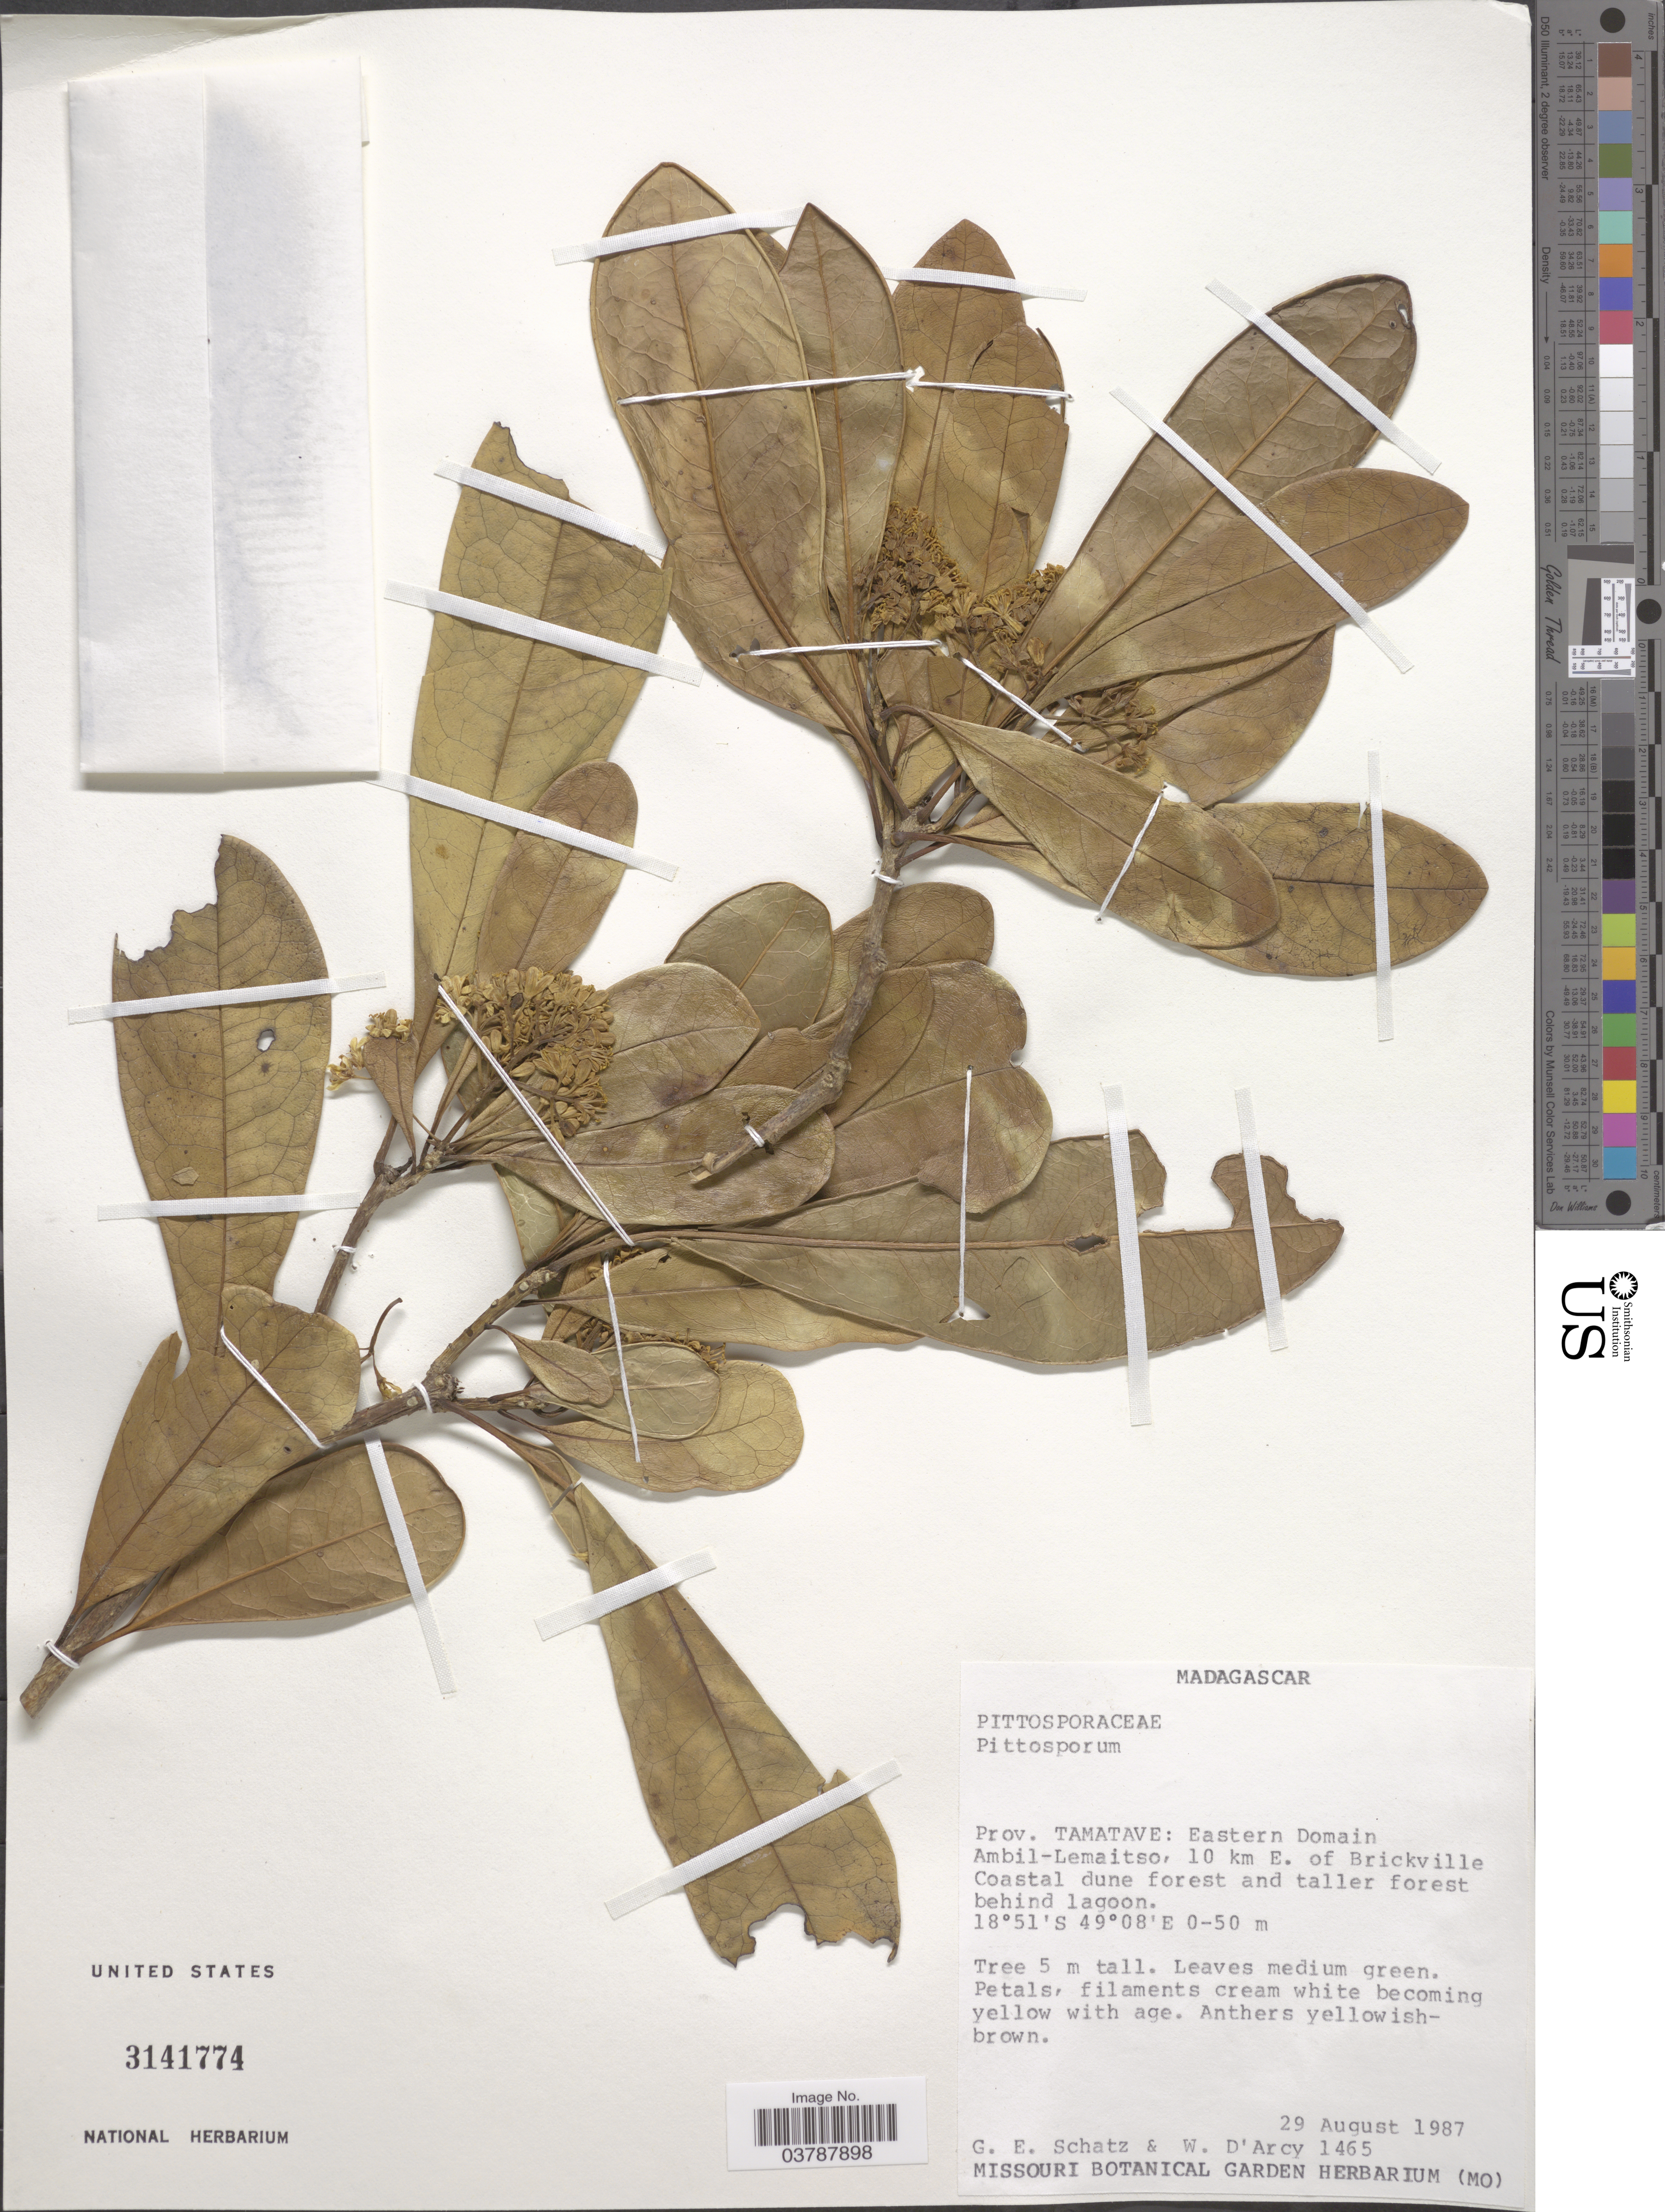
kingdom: Plantae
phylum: Tracheophyta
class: Magnoliopsida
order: Apiales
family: Pittosporaceae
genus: Pittosporum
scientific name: Pittosporum sp.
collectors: G. Schatz & W. G. D'Arcy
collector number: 1465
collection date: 1987-08-29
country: Madagascar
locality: Prov. Tamatave: Eastern Domain Ambil-Lemaitso, 10 km E. of Brickville Coastal dune forest and taller forest behind lagoon.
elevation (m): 0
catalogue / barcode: US 3141774